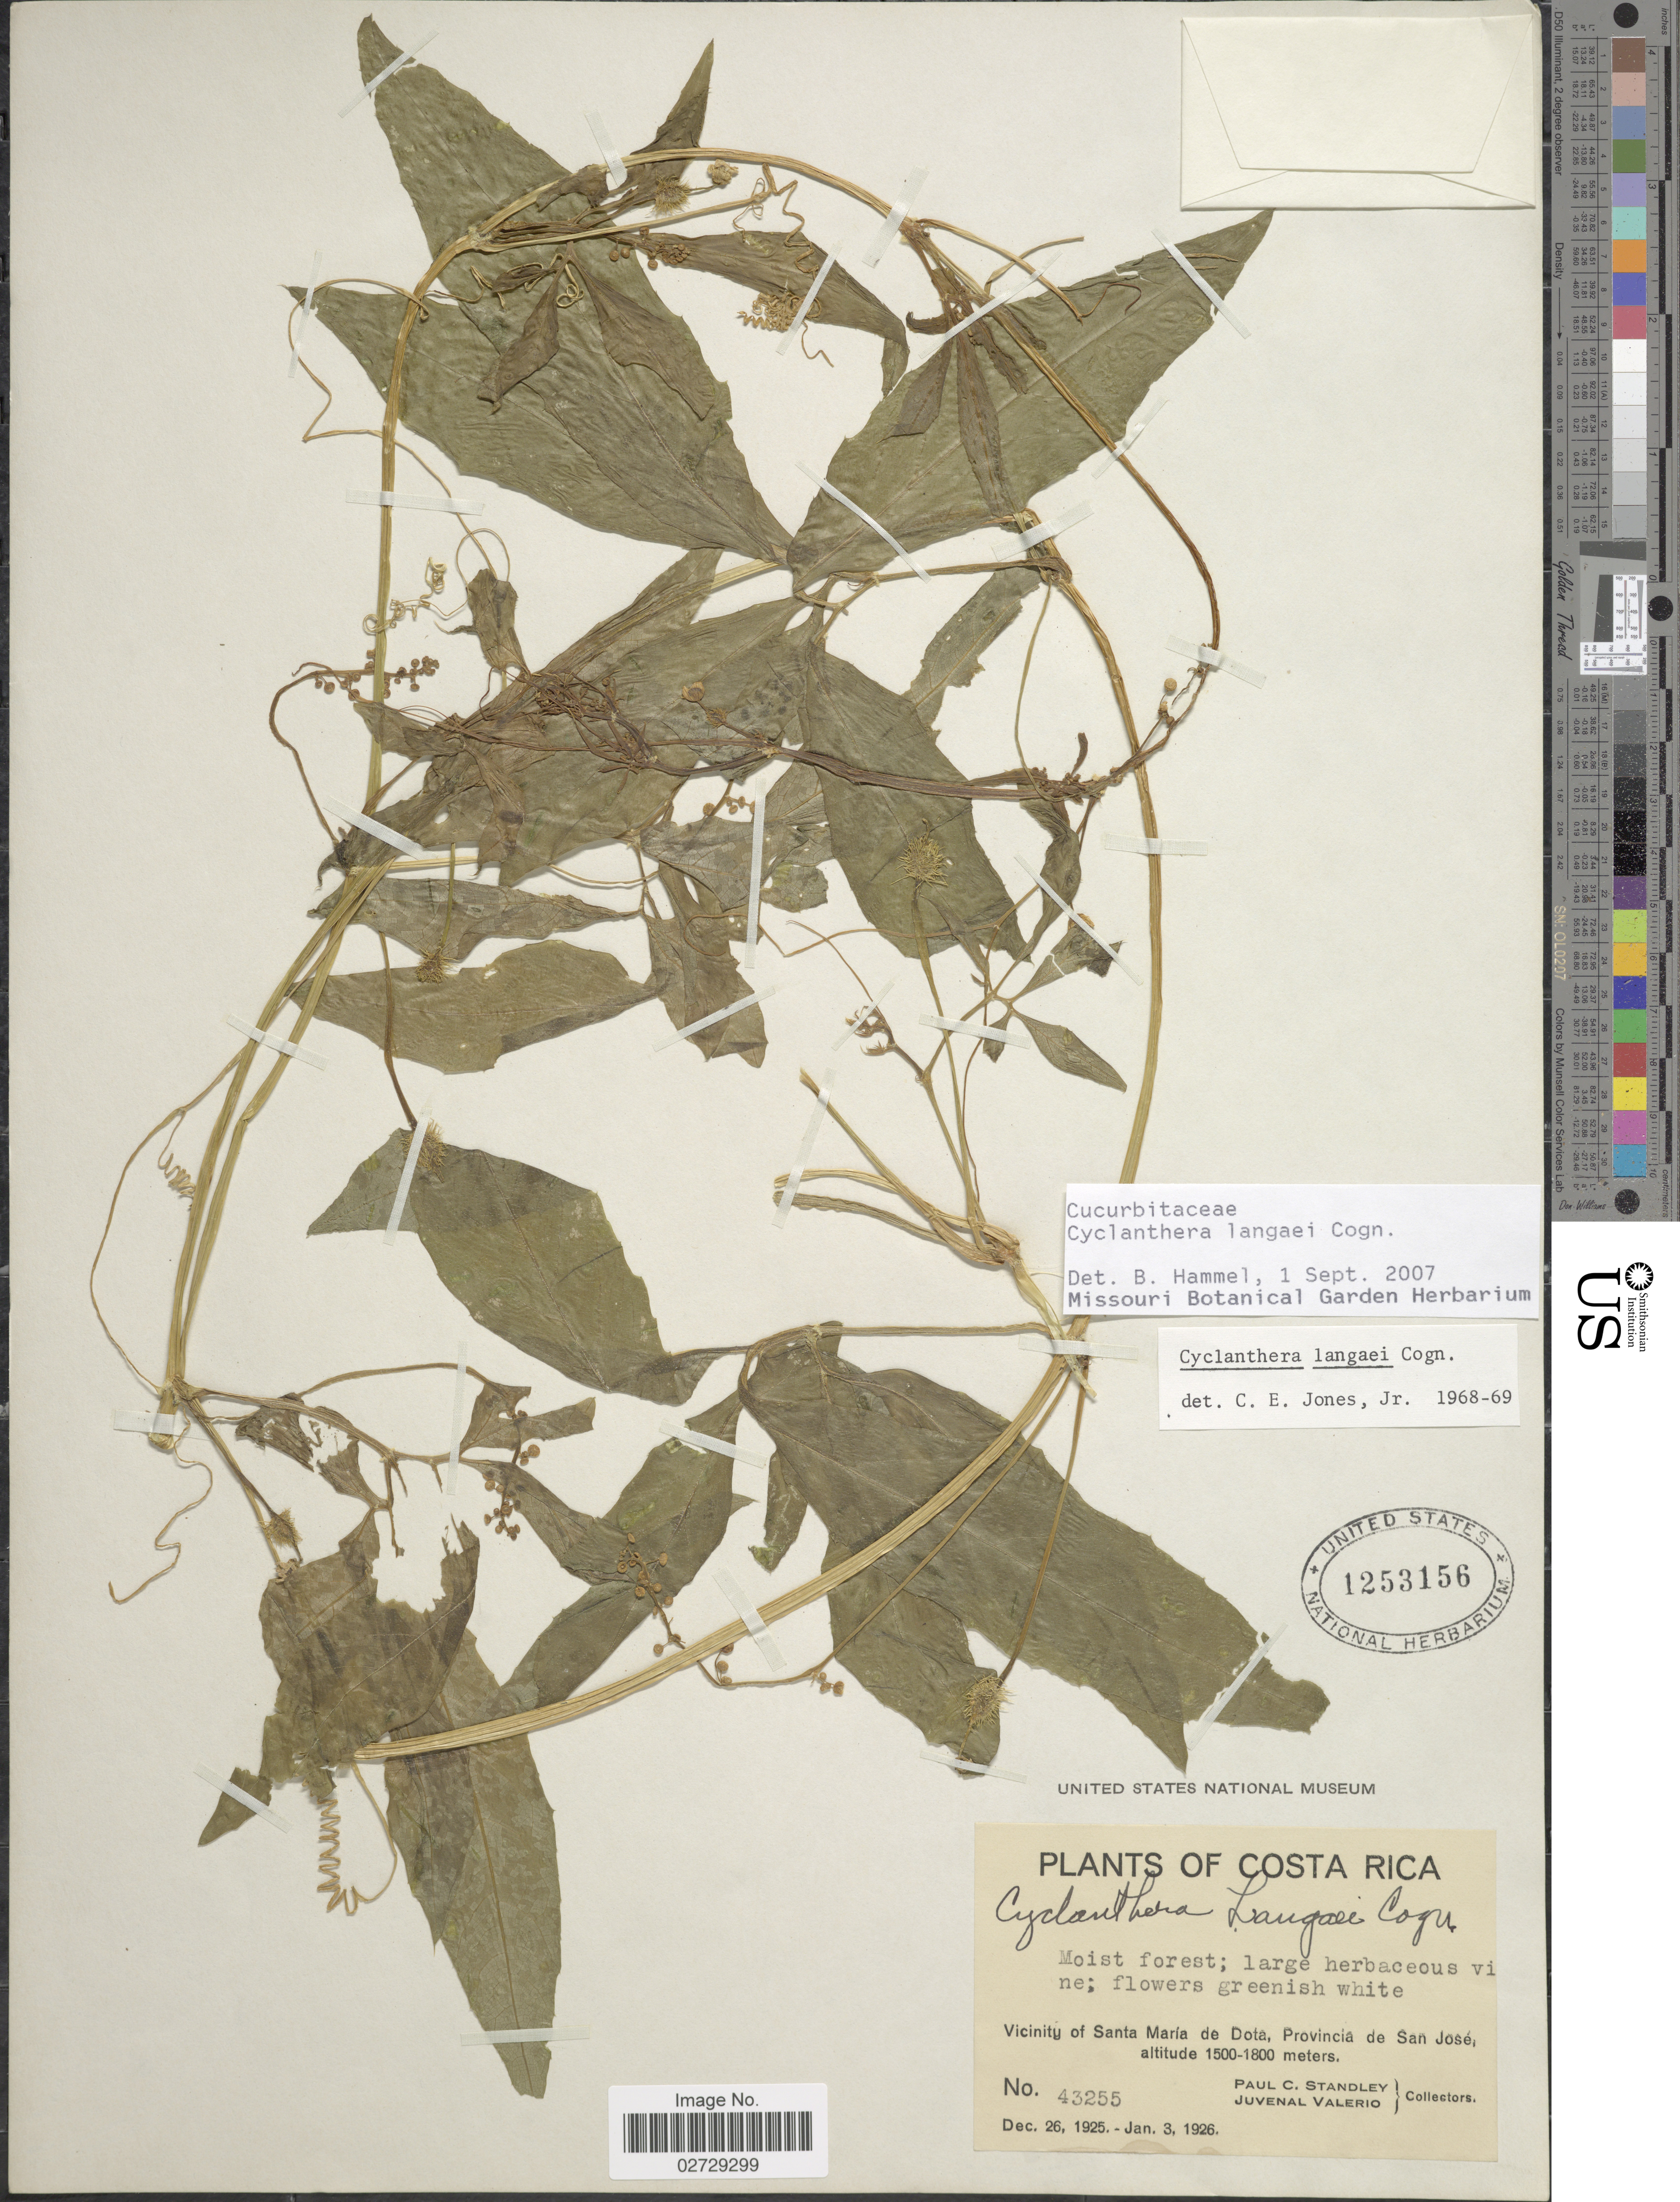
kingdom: Plantae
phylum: Tracheophyta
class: Magnoliopsida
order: Cucurbitales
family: Cucurbitaceae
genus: Cyclanthera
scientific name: Cyclanthera langaei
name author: Cogn.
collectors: P. C. Standley & J. Valerio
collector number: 43255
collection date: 1925-12-26/1926-01-03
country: Costa Rica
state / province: San José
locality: Vicinity of Santa Maria de Dota.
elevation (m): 1500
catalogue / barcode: US 1253156